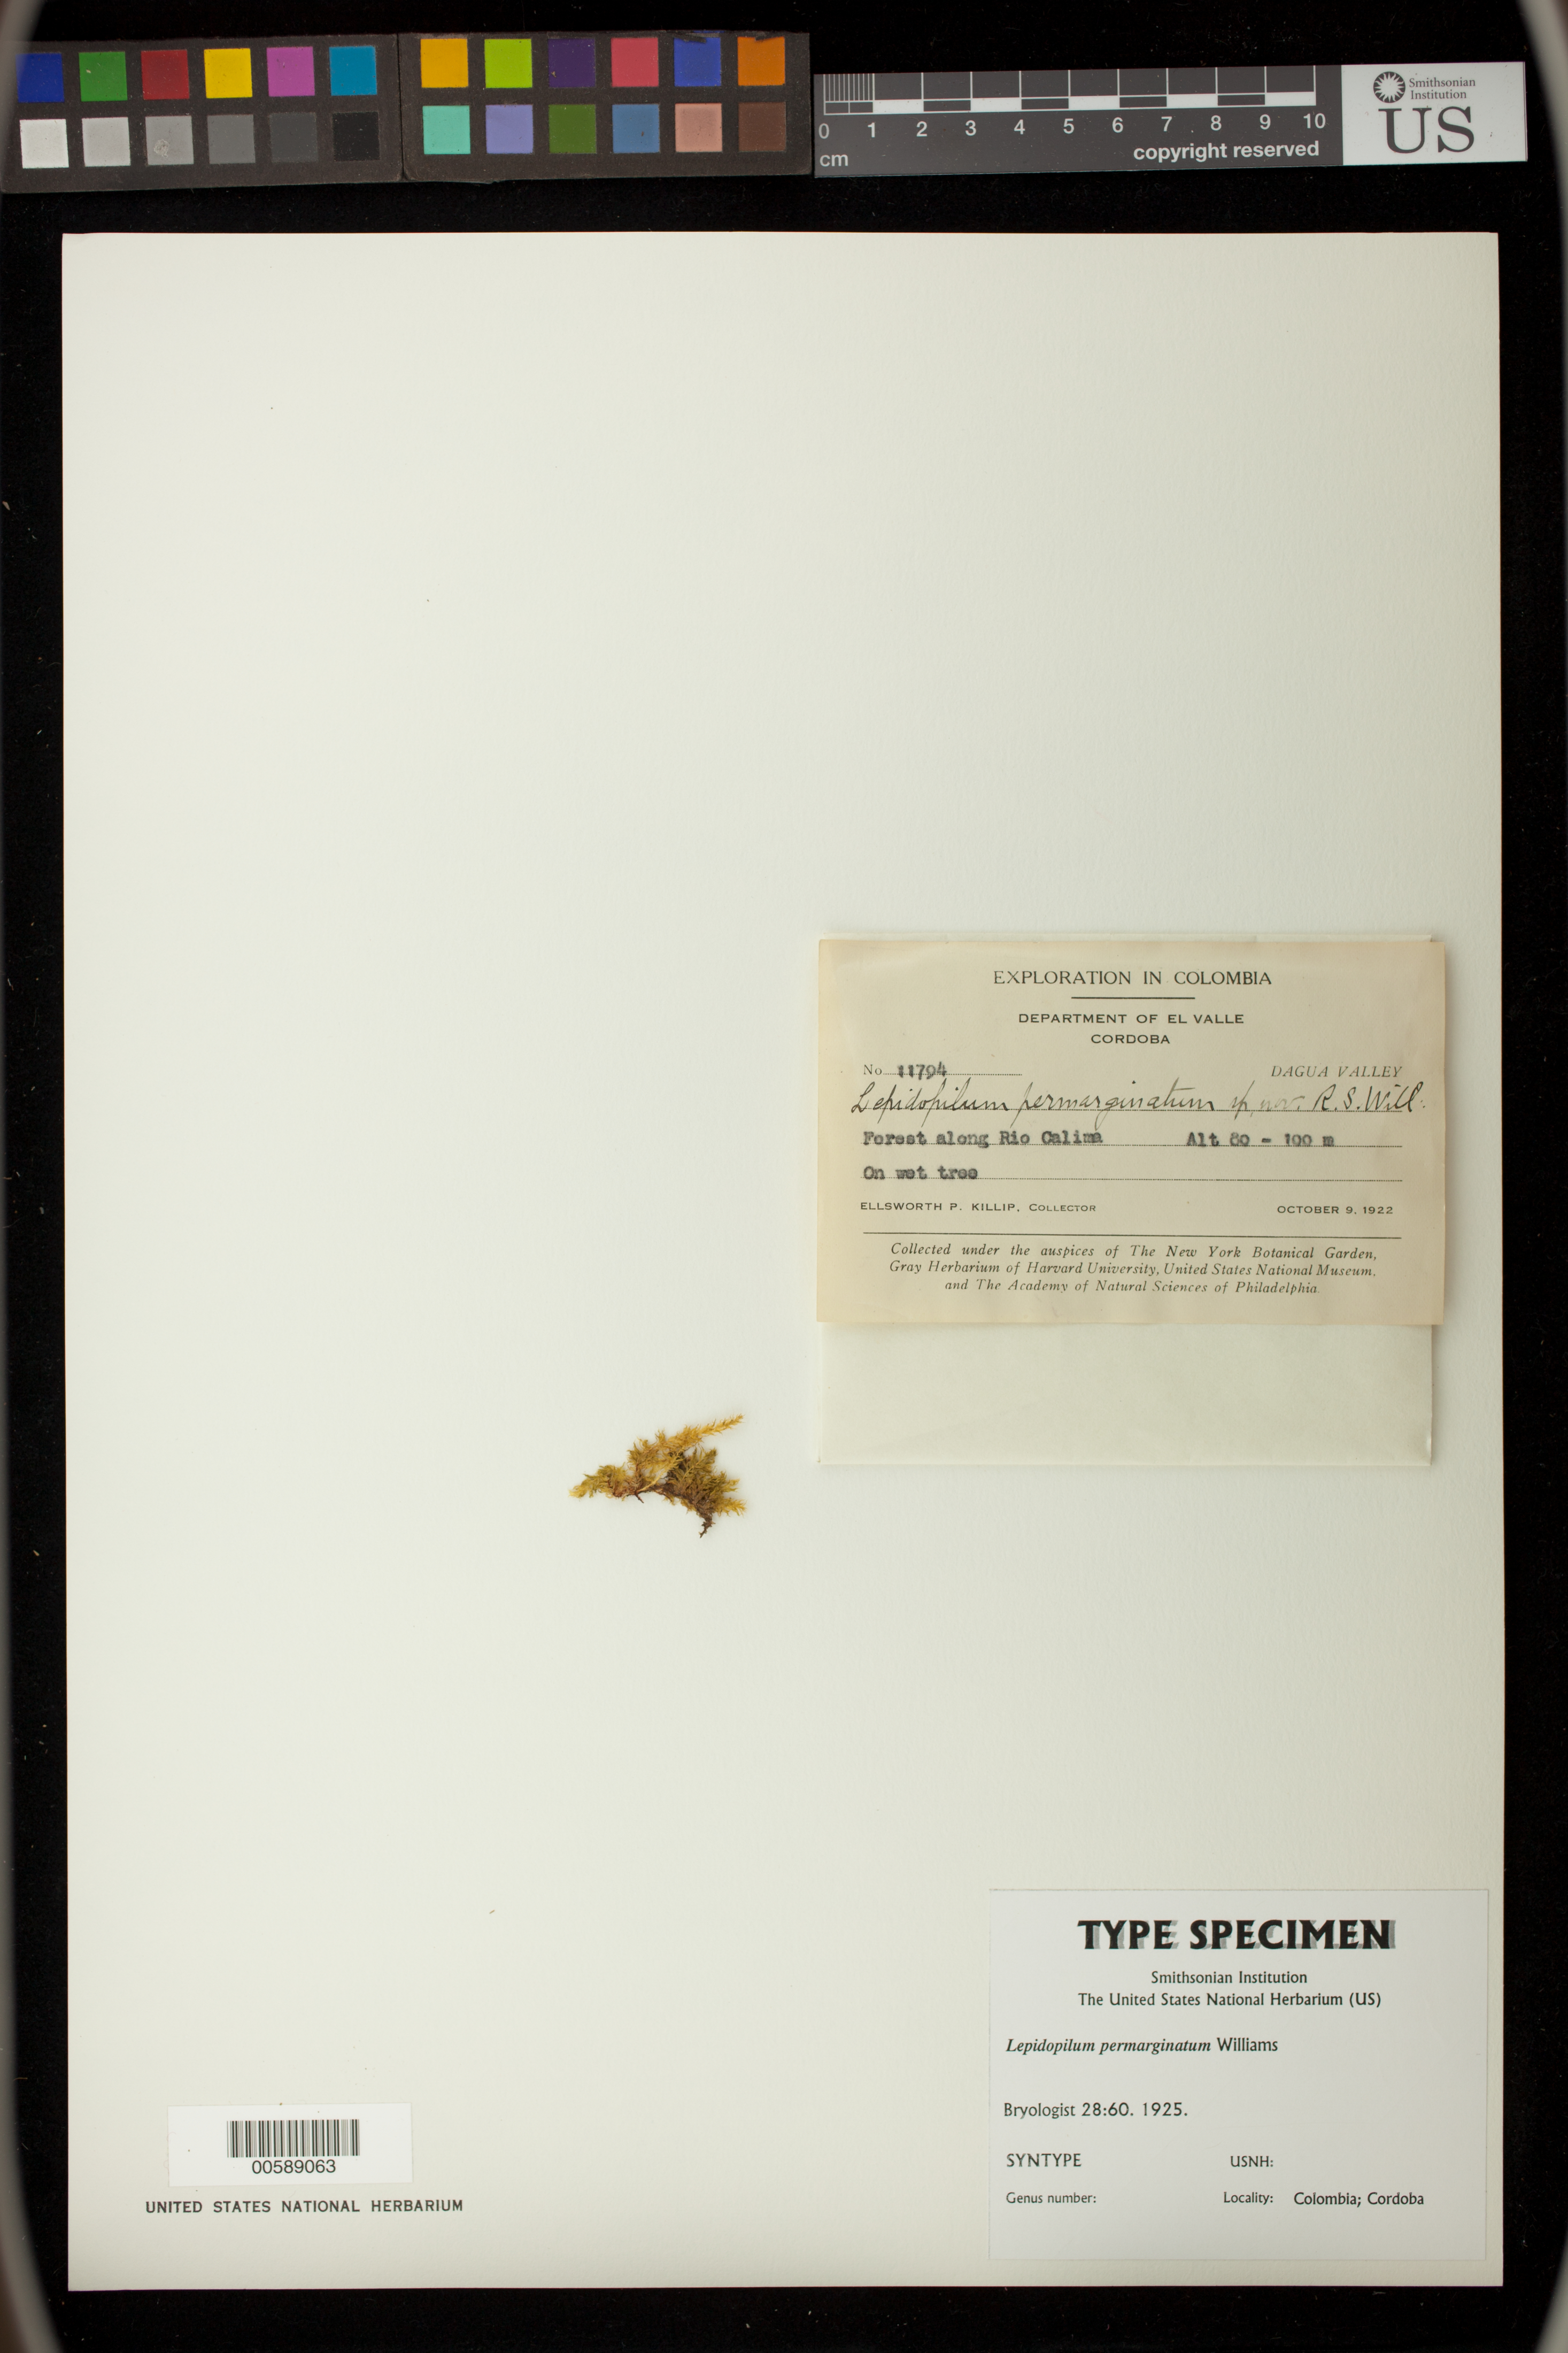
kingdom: Plantae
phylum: Bryophyta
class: Bryopsida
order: Hookeriales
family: Pilotrichaceae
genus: Lepidopilum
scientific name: Lepidopilum permarginatum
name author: R.S. Williams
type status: Syntype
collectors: E. P. Killip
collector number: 11794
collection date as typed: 09 Oct 1922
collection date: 1922-10-09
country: Colombia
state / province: Córdoba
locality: El Valle, Rio Calima.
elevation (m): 80